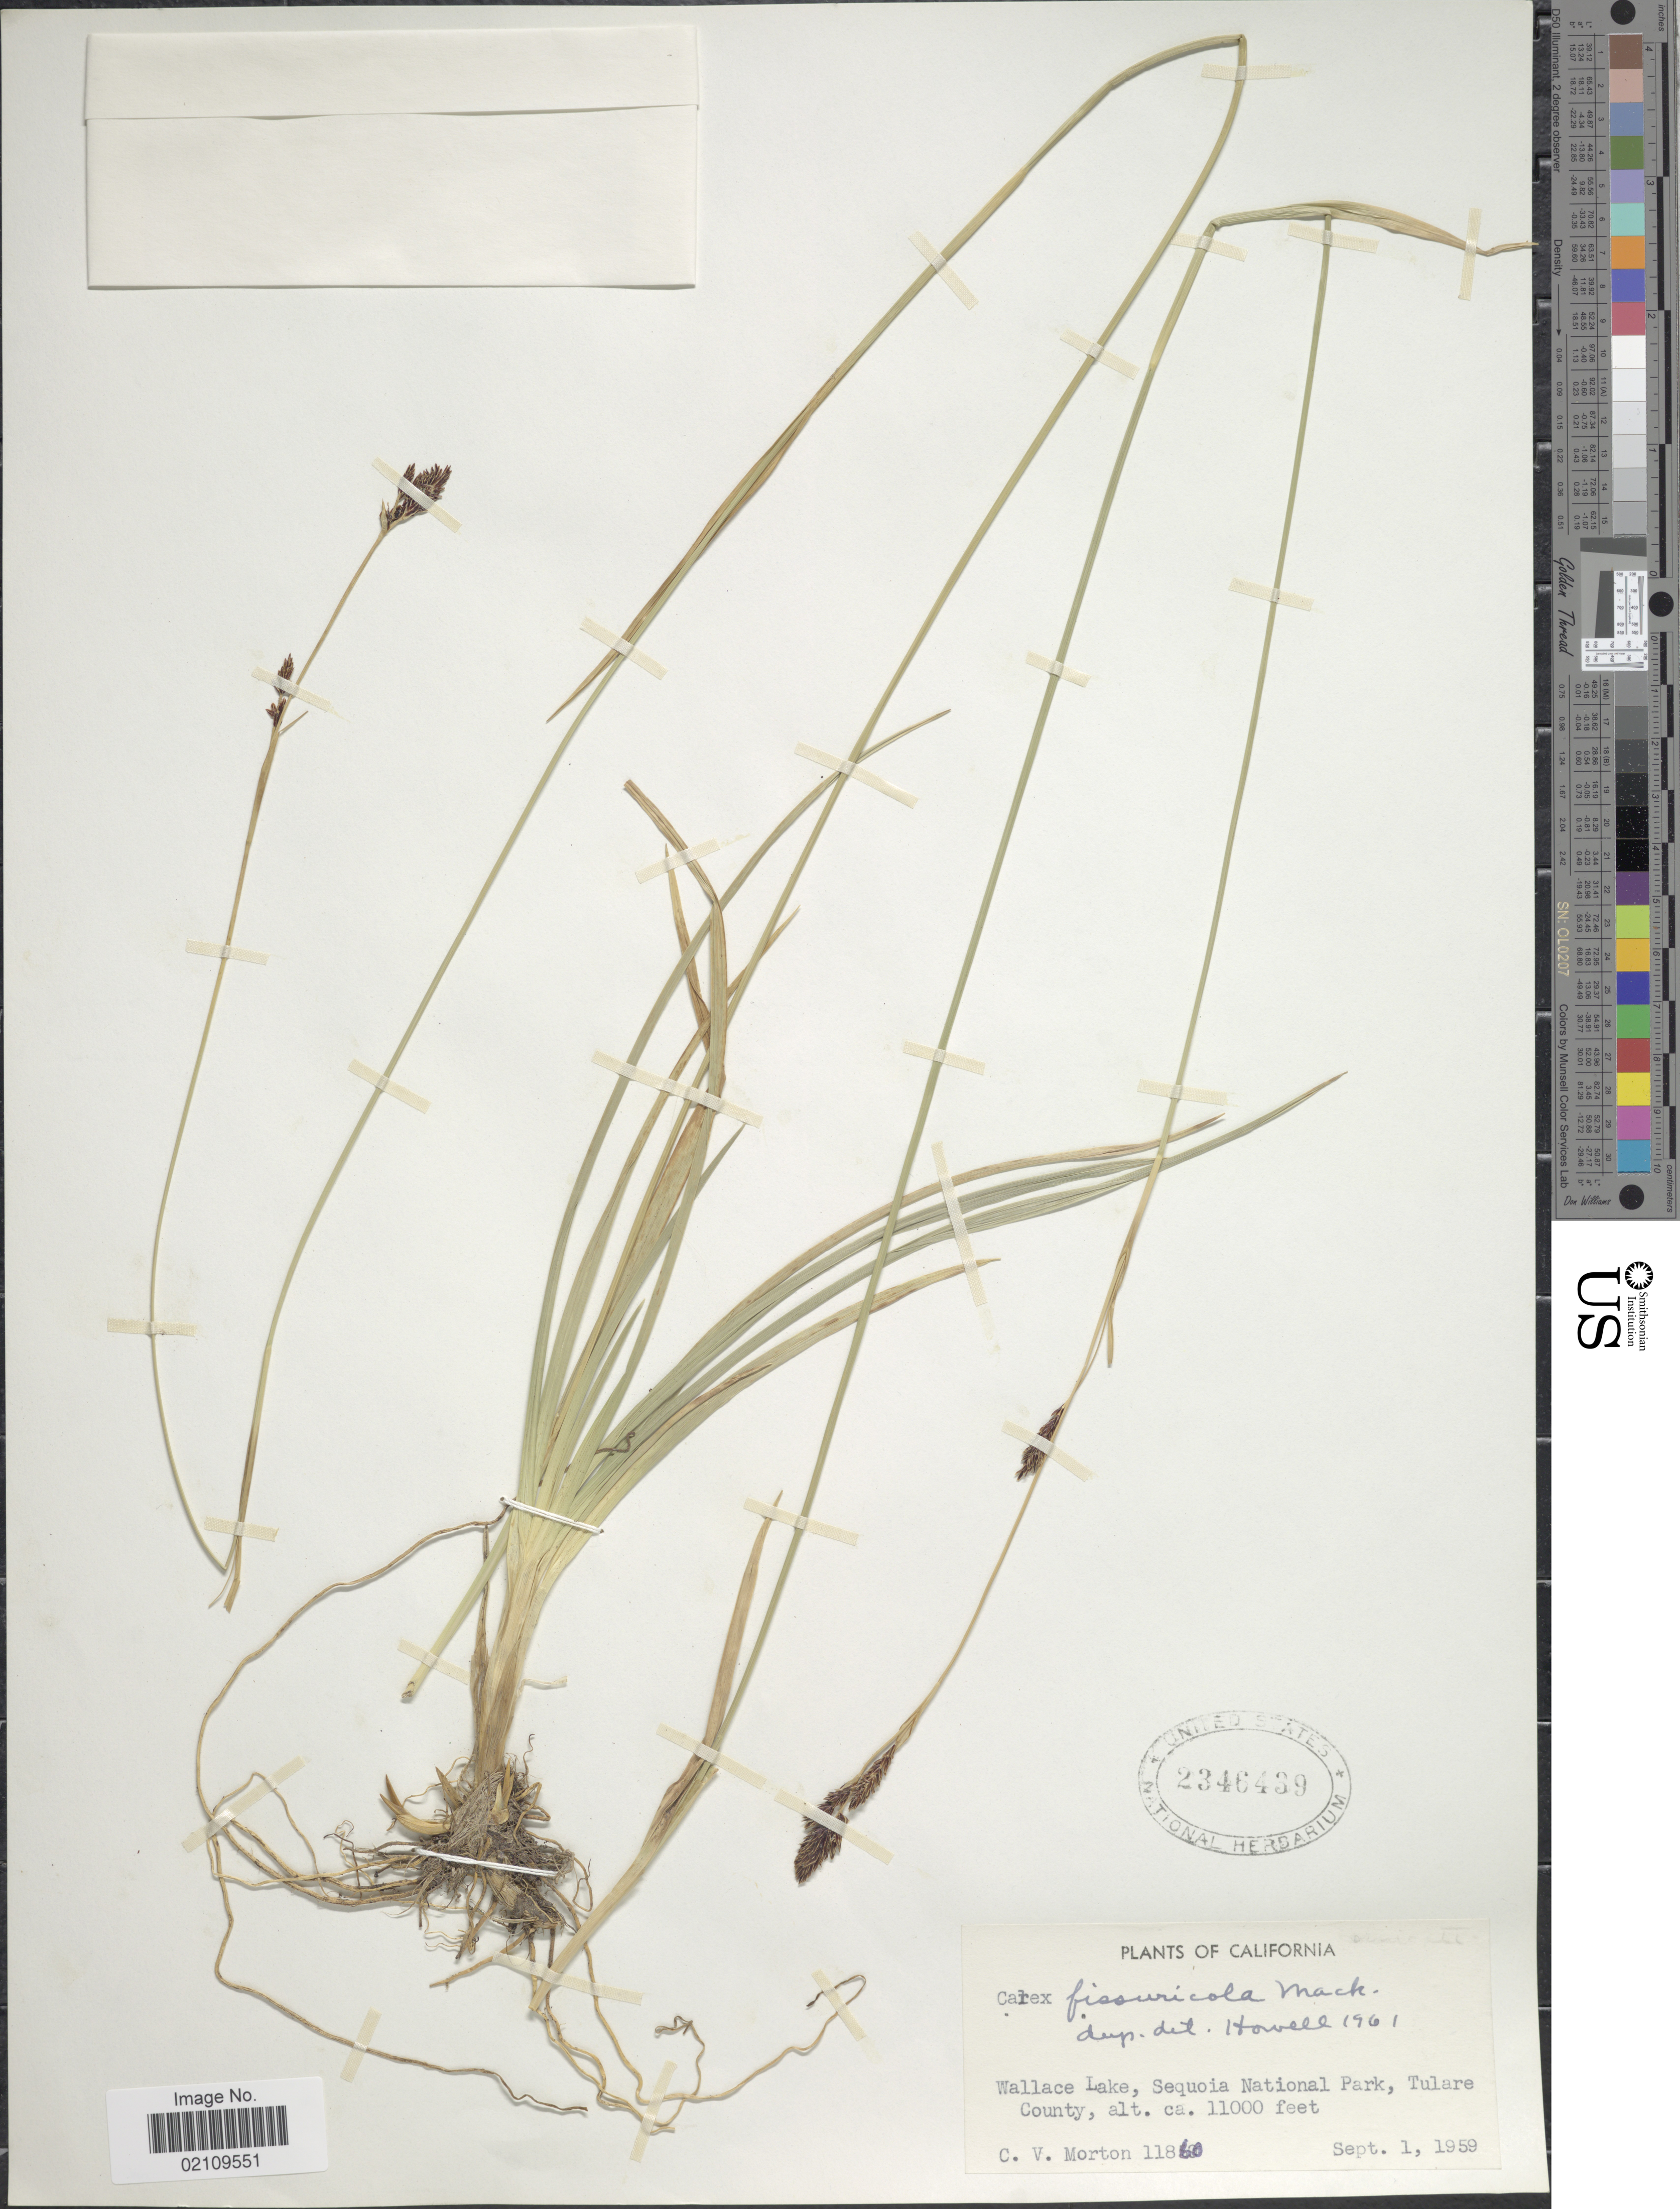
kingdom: Plantae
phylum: Tracheophyta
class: Liliopsida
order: Poales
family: Cyperaceae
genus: Carex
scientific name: Carex fissuricola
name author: Mack.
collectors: C. V. Morton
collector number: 11860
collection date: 1959-09-01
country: United States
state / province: California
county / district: Tulare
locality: Wallace Lake, Sequoia National Park, Tulare County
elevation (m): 3353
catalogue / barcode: US 2346439